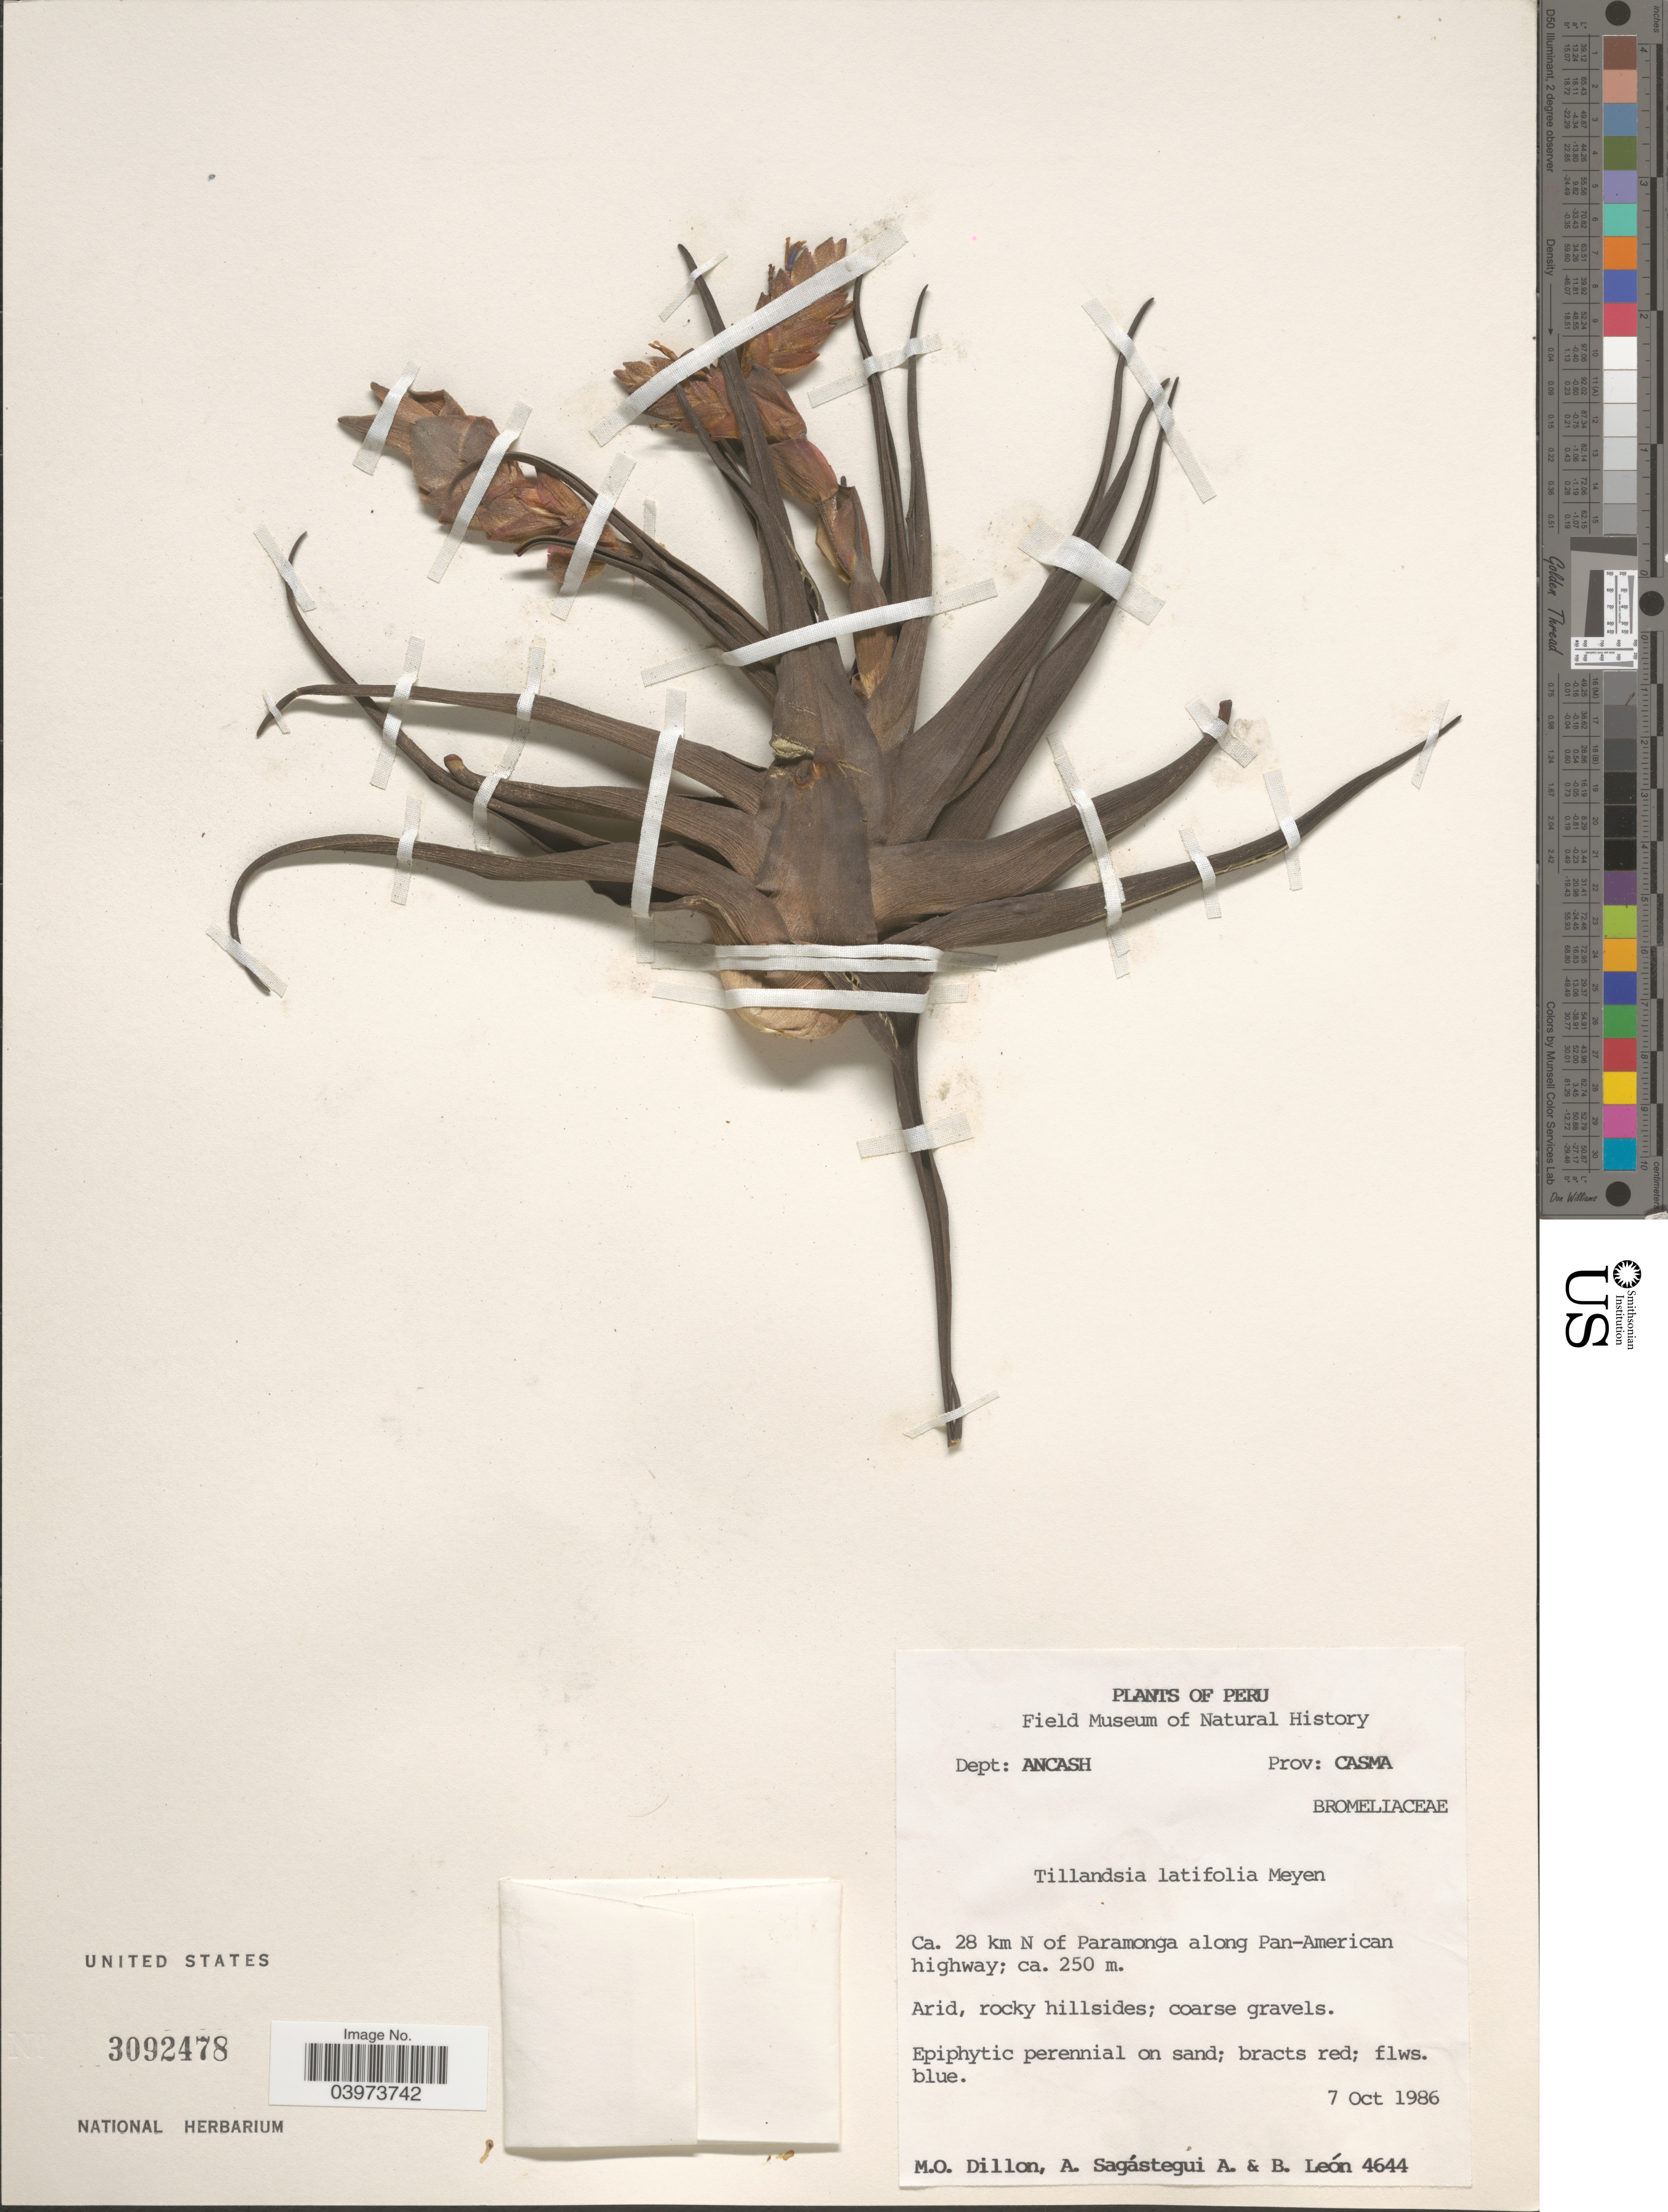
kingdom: Plantae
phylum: Tracheophyta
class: Liliopsida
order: Poales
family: Bromeliaceae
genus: Tillandsia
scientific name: Tillandsia latifolia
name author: Meyen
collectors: M. O. Dillon, A. Sagástegui A. & B. León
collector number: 4644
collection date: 1986-10-07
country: Peru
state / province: Ancash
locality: Dept: Ancash. Prov: Casma. Ca. 28 km N of Paramonga along Pan-American highway.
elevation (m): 250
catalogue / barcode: US 3092478